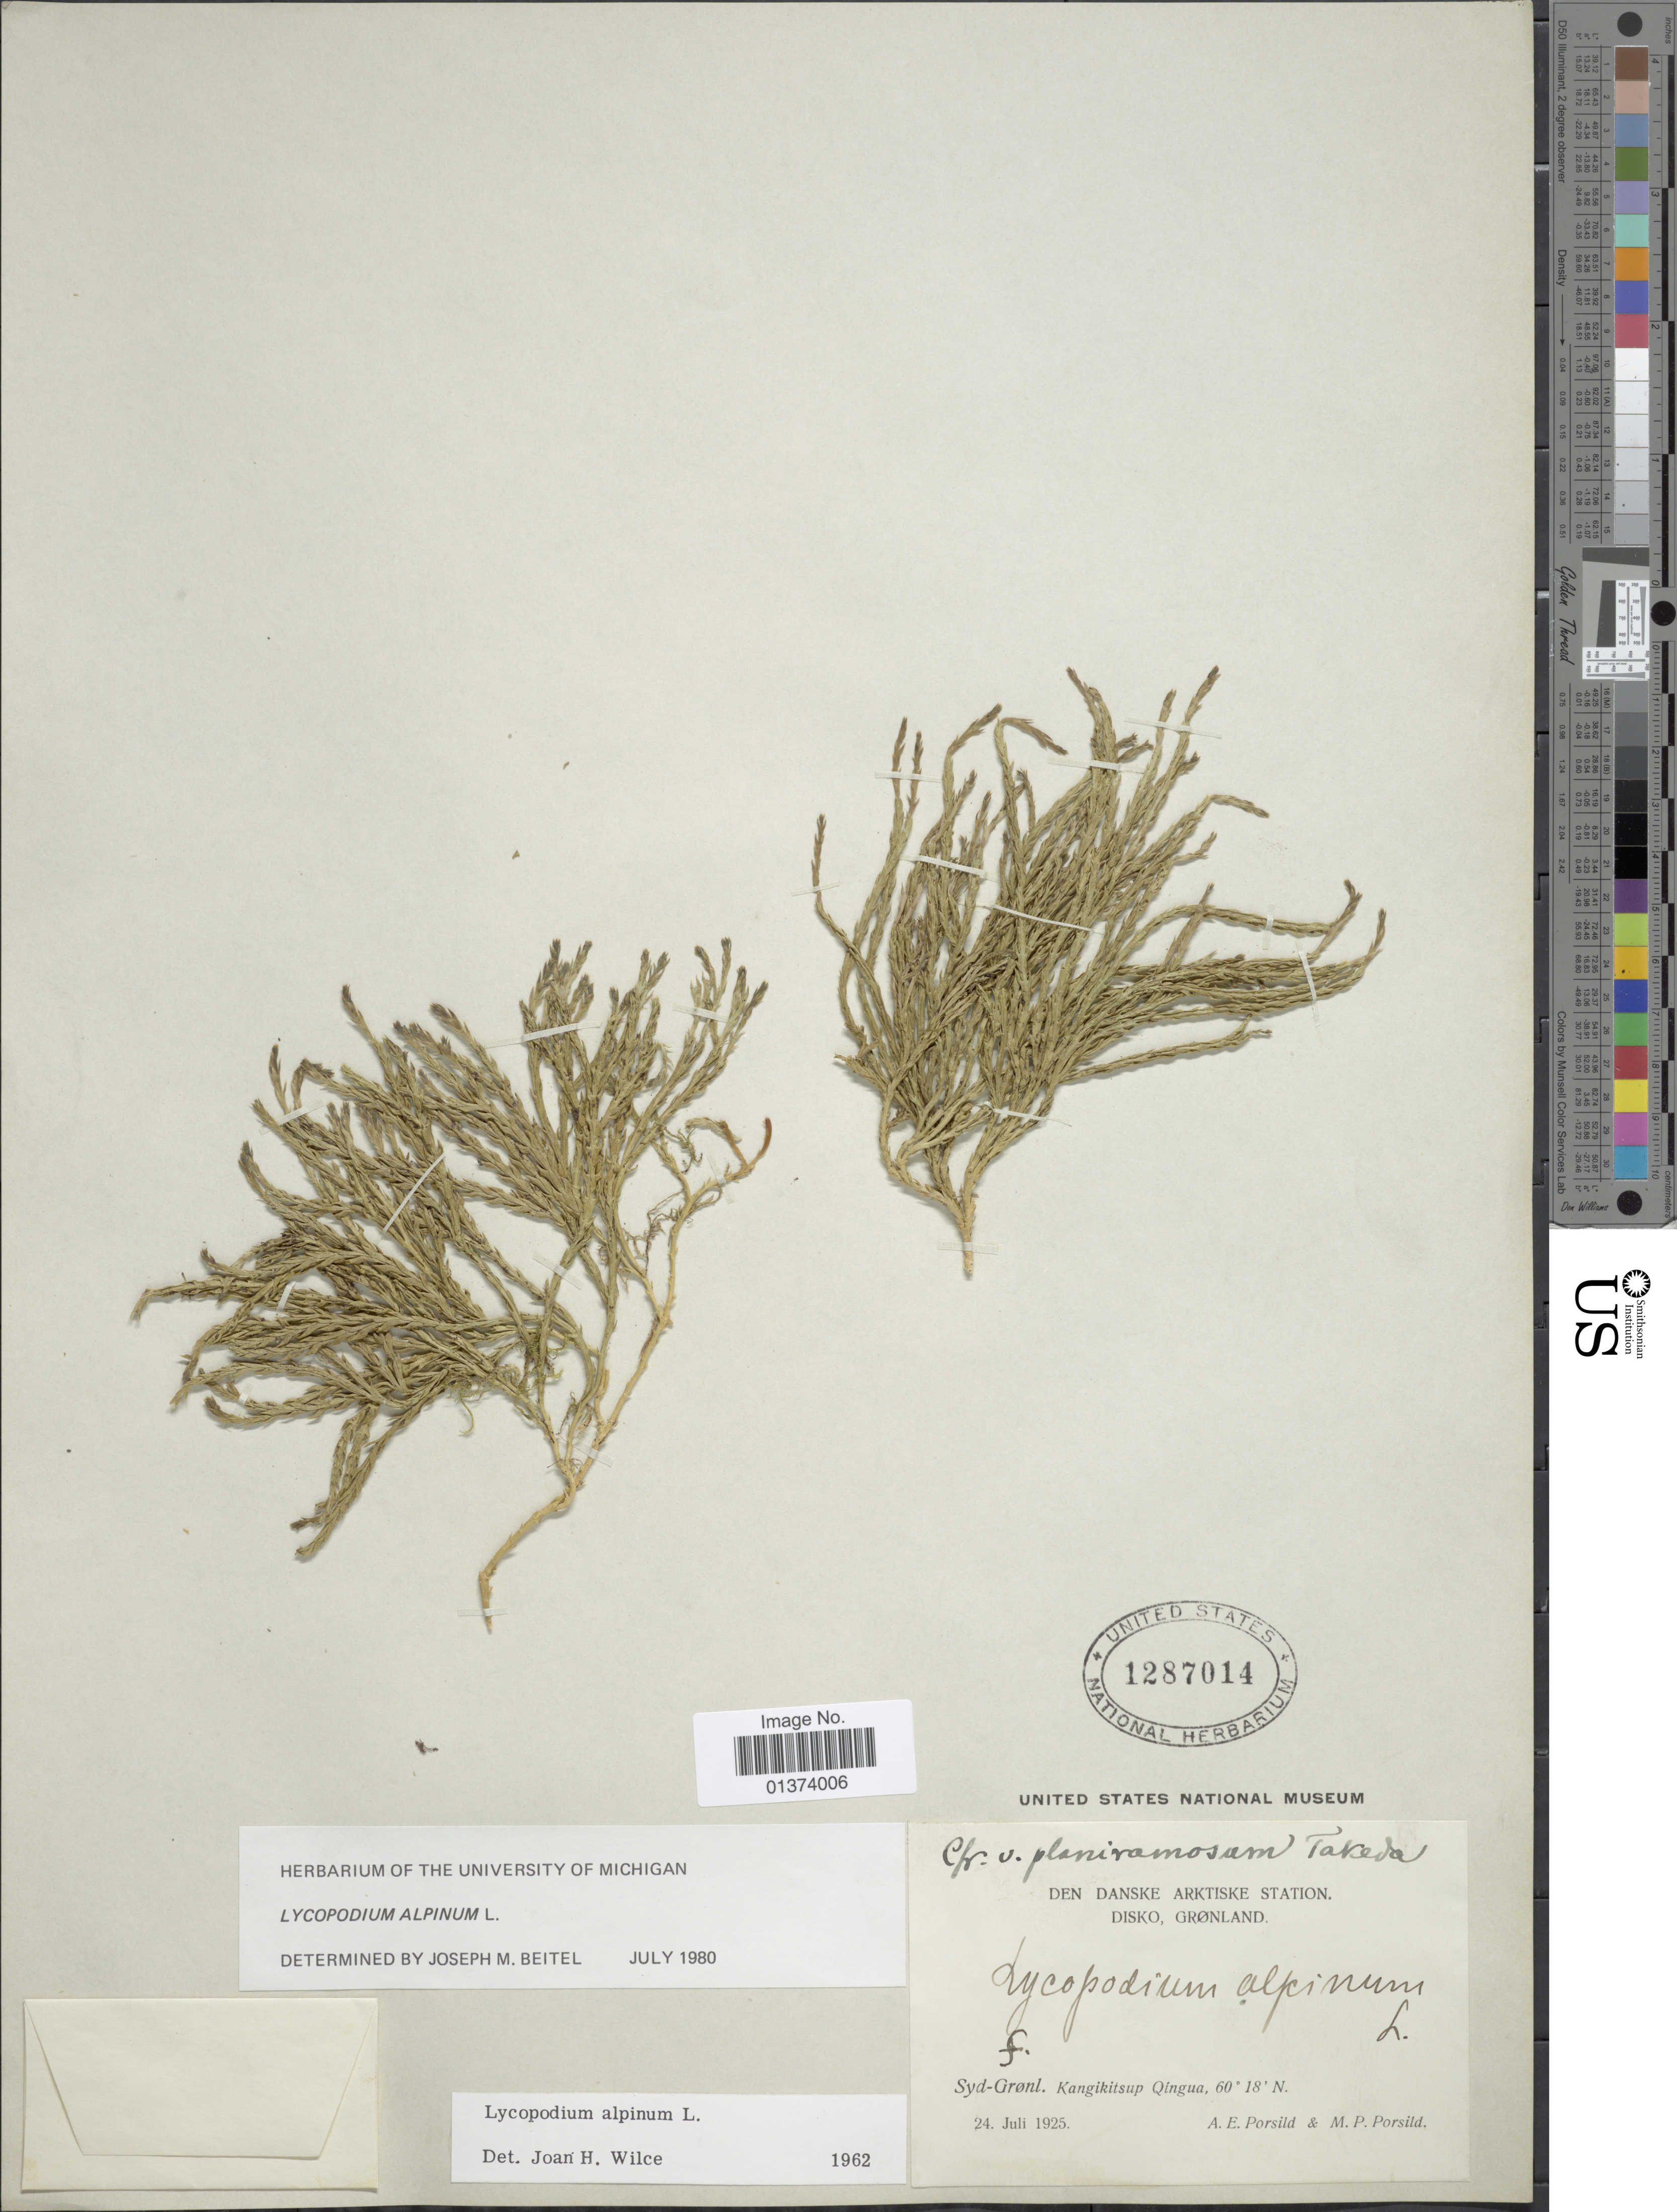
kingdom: Plantae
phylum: Tracheophyta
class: Lycopodiopsida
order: Lycopodiales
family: Lycopodiaceae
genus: Diphasiastrum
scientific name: Diphasiastrum alpinum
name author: (L.) Holub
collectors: A. E. Porsild & M. P. Porsild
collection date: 1925-07-24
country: Greenland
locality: Den Danske Arktiske Station. Disko. Syd-Grønl. Kangikitsup Qingua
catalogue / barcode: US 1287014